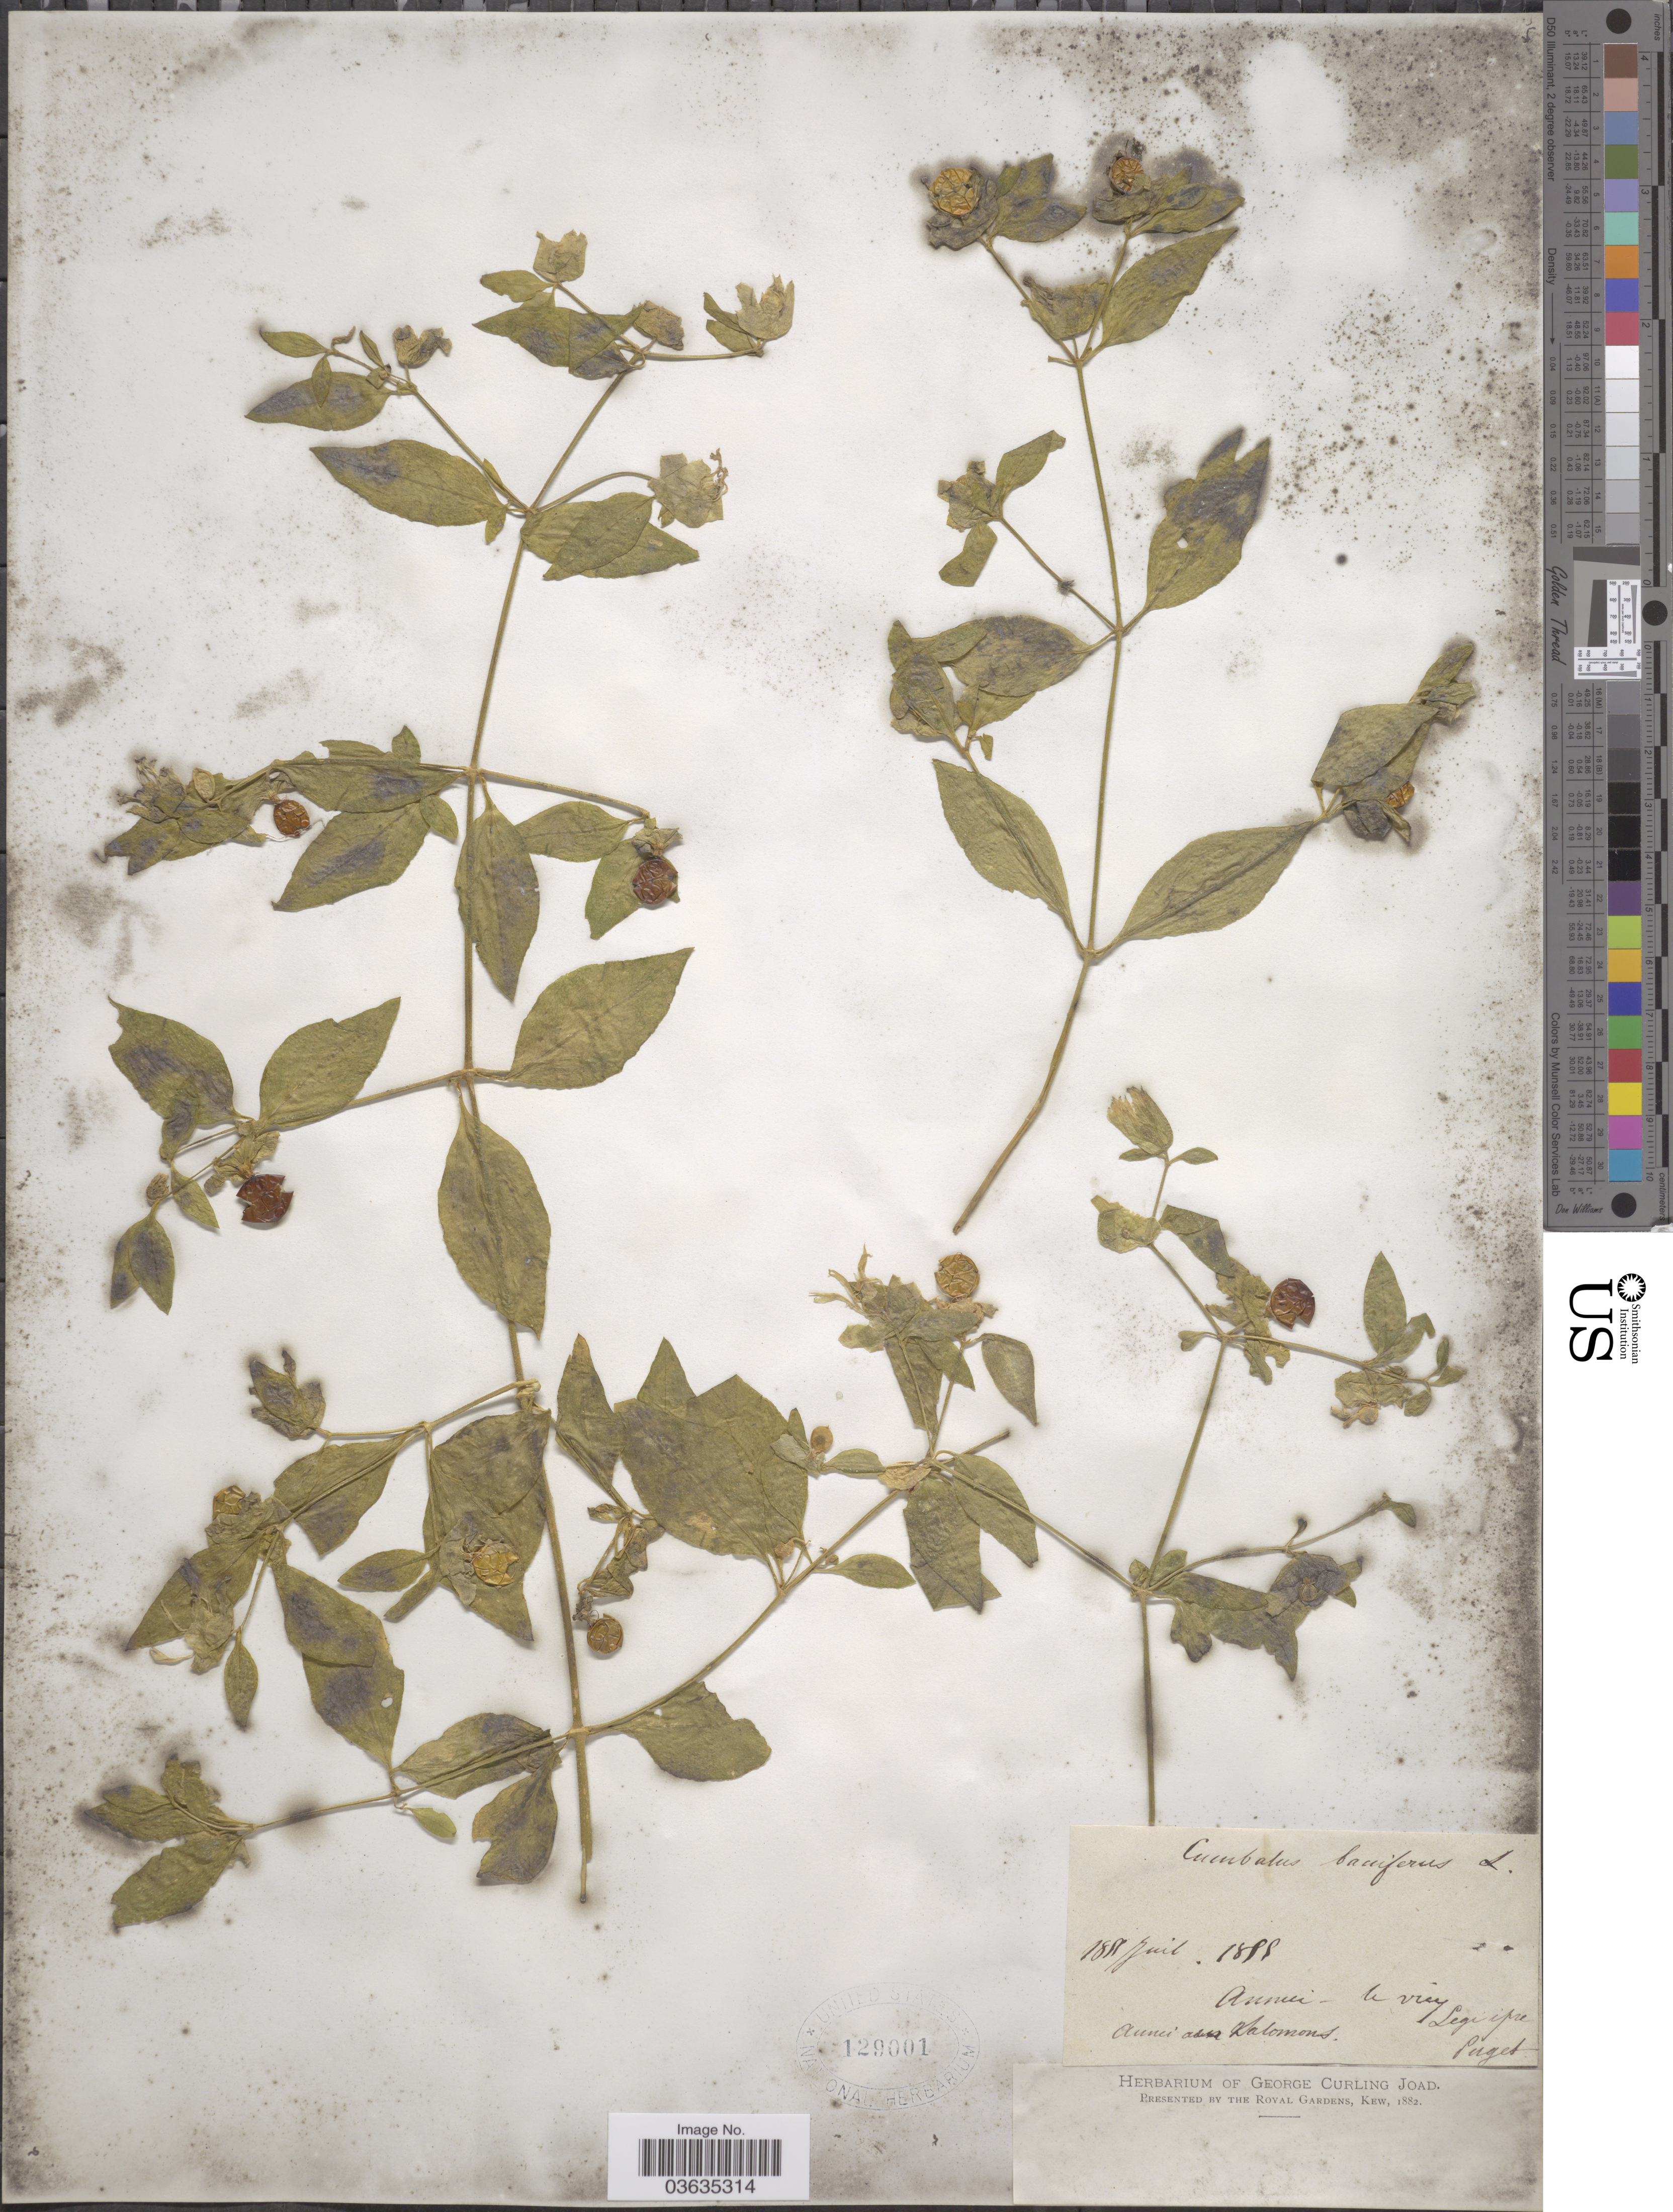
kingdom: Plantae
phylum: Tracheophyta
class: Magnoliopsida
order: Caryophyllales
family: Caryophyllaceae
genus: Silene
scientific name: Silene baccifera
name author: (L.) Durande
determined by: U.S. National Herbarium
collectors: -. Puget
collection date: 1855-07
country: France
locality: Anneci - le vieux Anneci aux Kalomons. [interpreted]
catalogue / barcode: US 129001